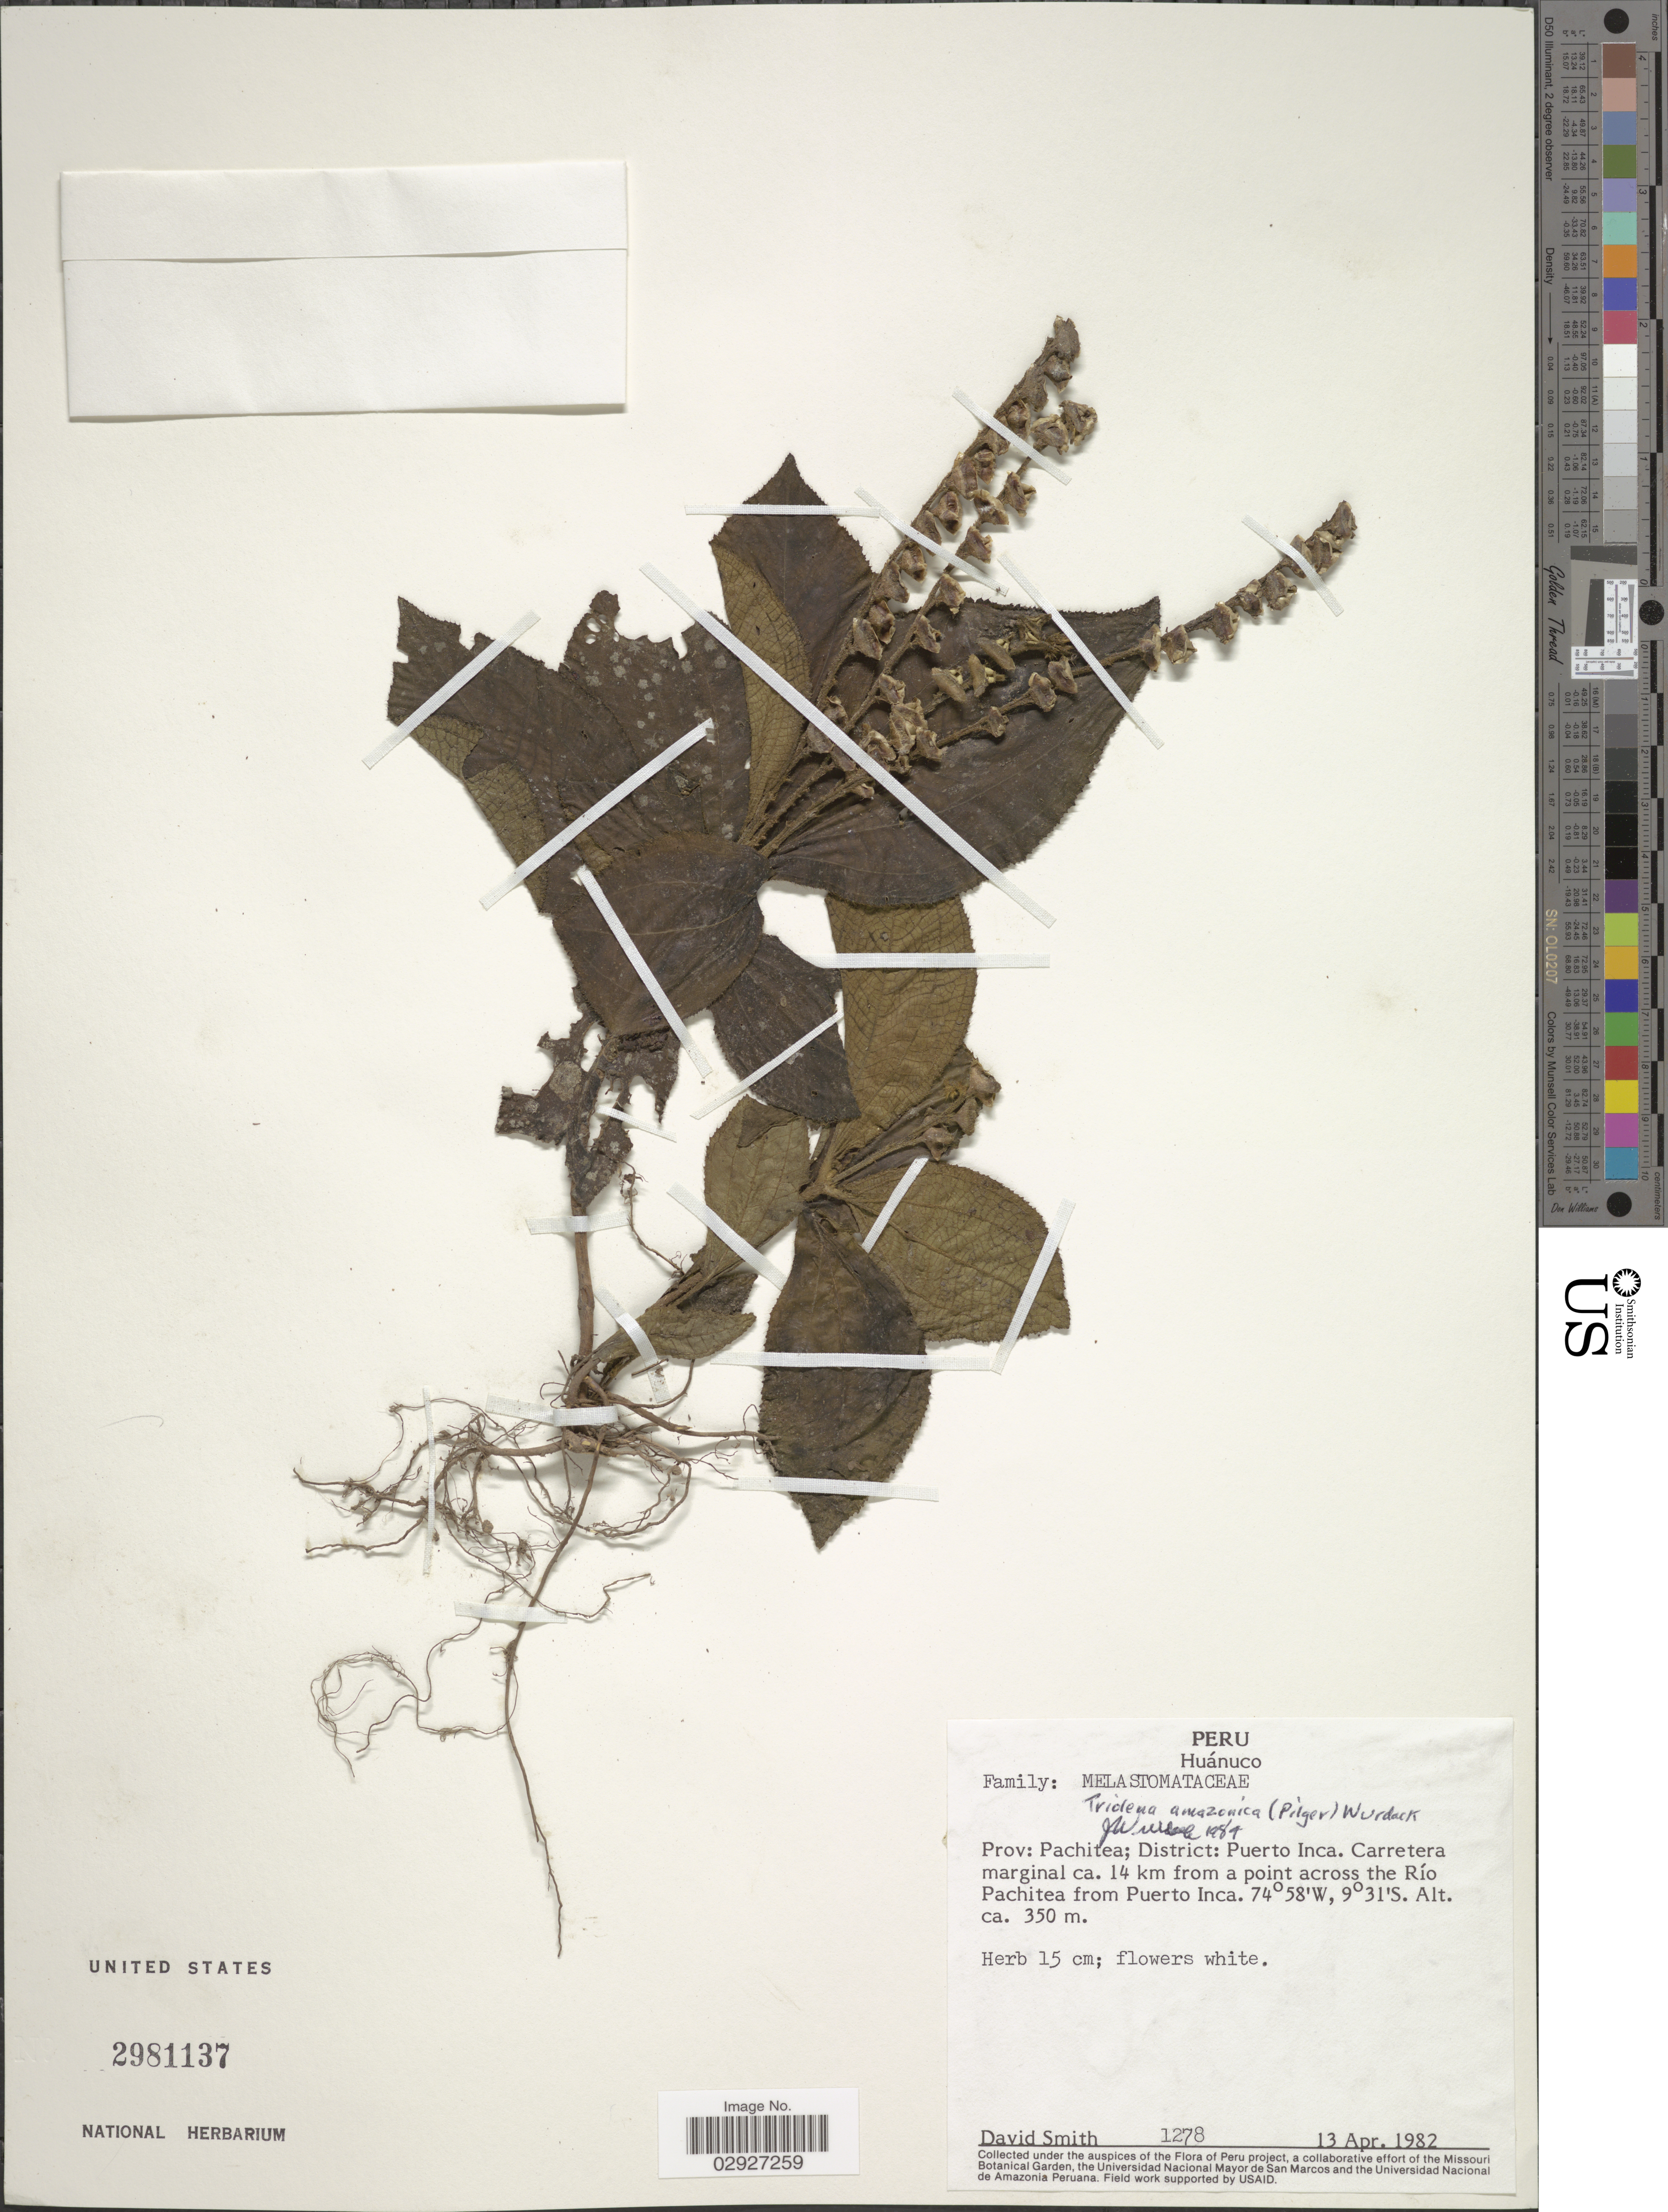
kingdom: Plantae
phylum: Tracheophyta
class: Magnoliopsida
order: Myrtales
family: Melastomataceae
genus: Triolena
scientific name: Triolena amazonica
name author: (Pilg.)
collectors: D. C. Smith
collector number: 1278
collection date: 1982-04-13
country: Peru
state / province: Huánuco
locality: Prov: Pachitea; District: Puerto Inca, Carretera marginal ca. 14 km from a point across the Río Pachitea from Puerto Inca.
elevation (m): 350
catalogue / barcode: US 2981137